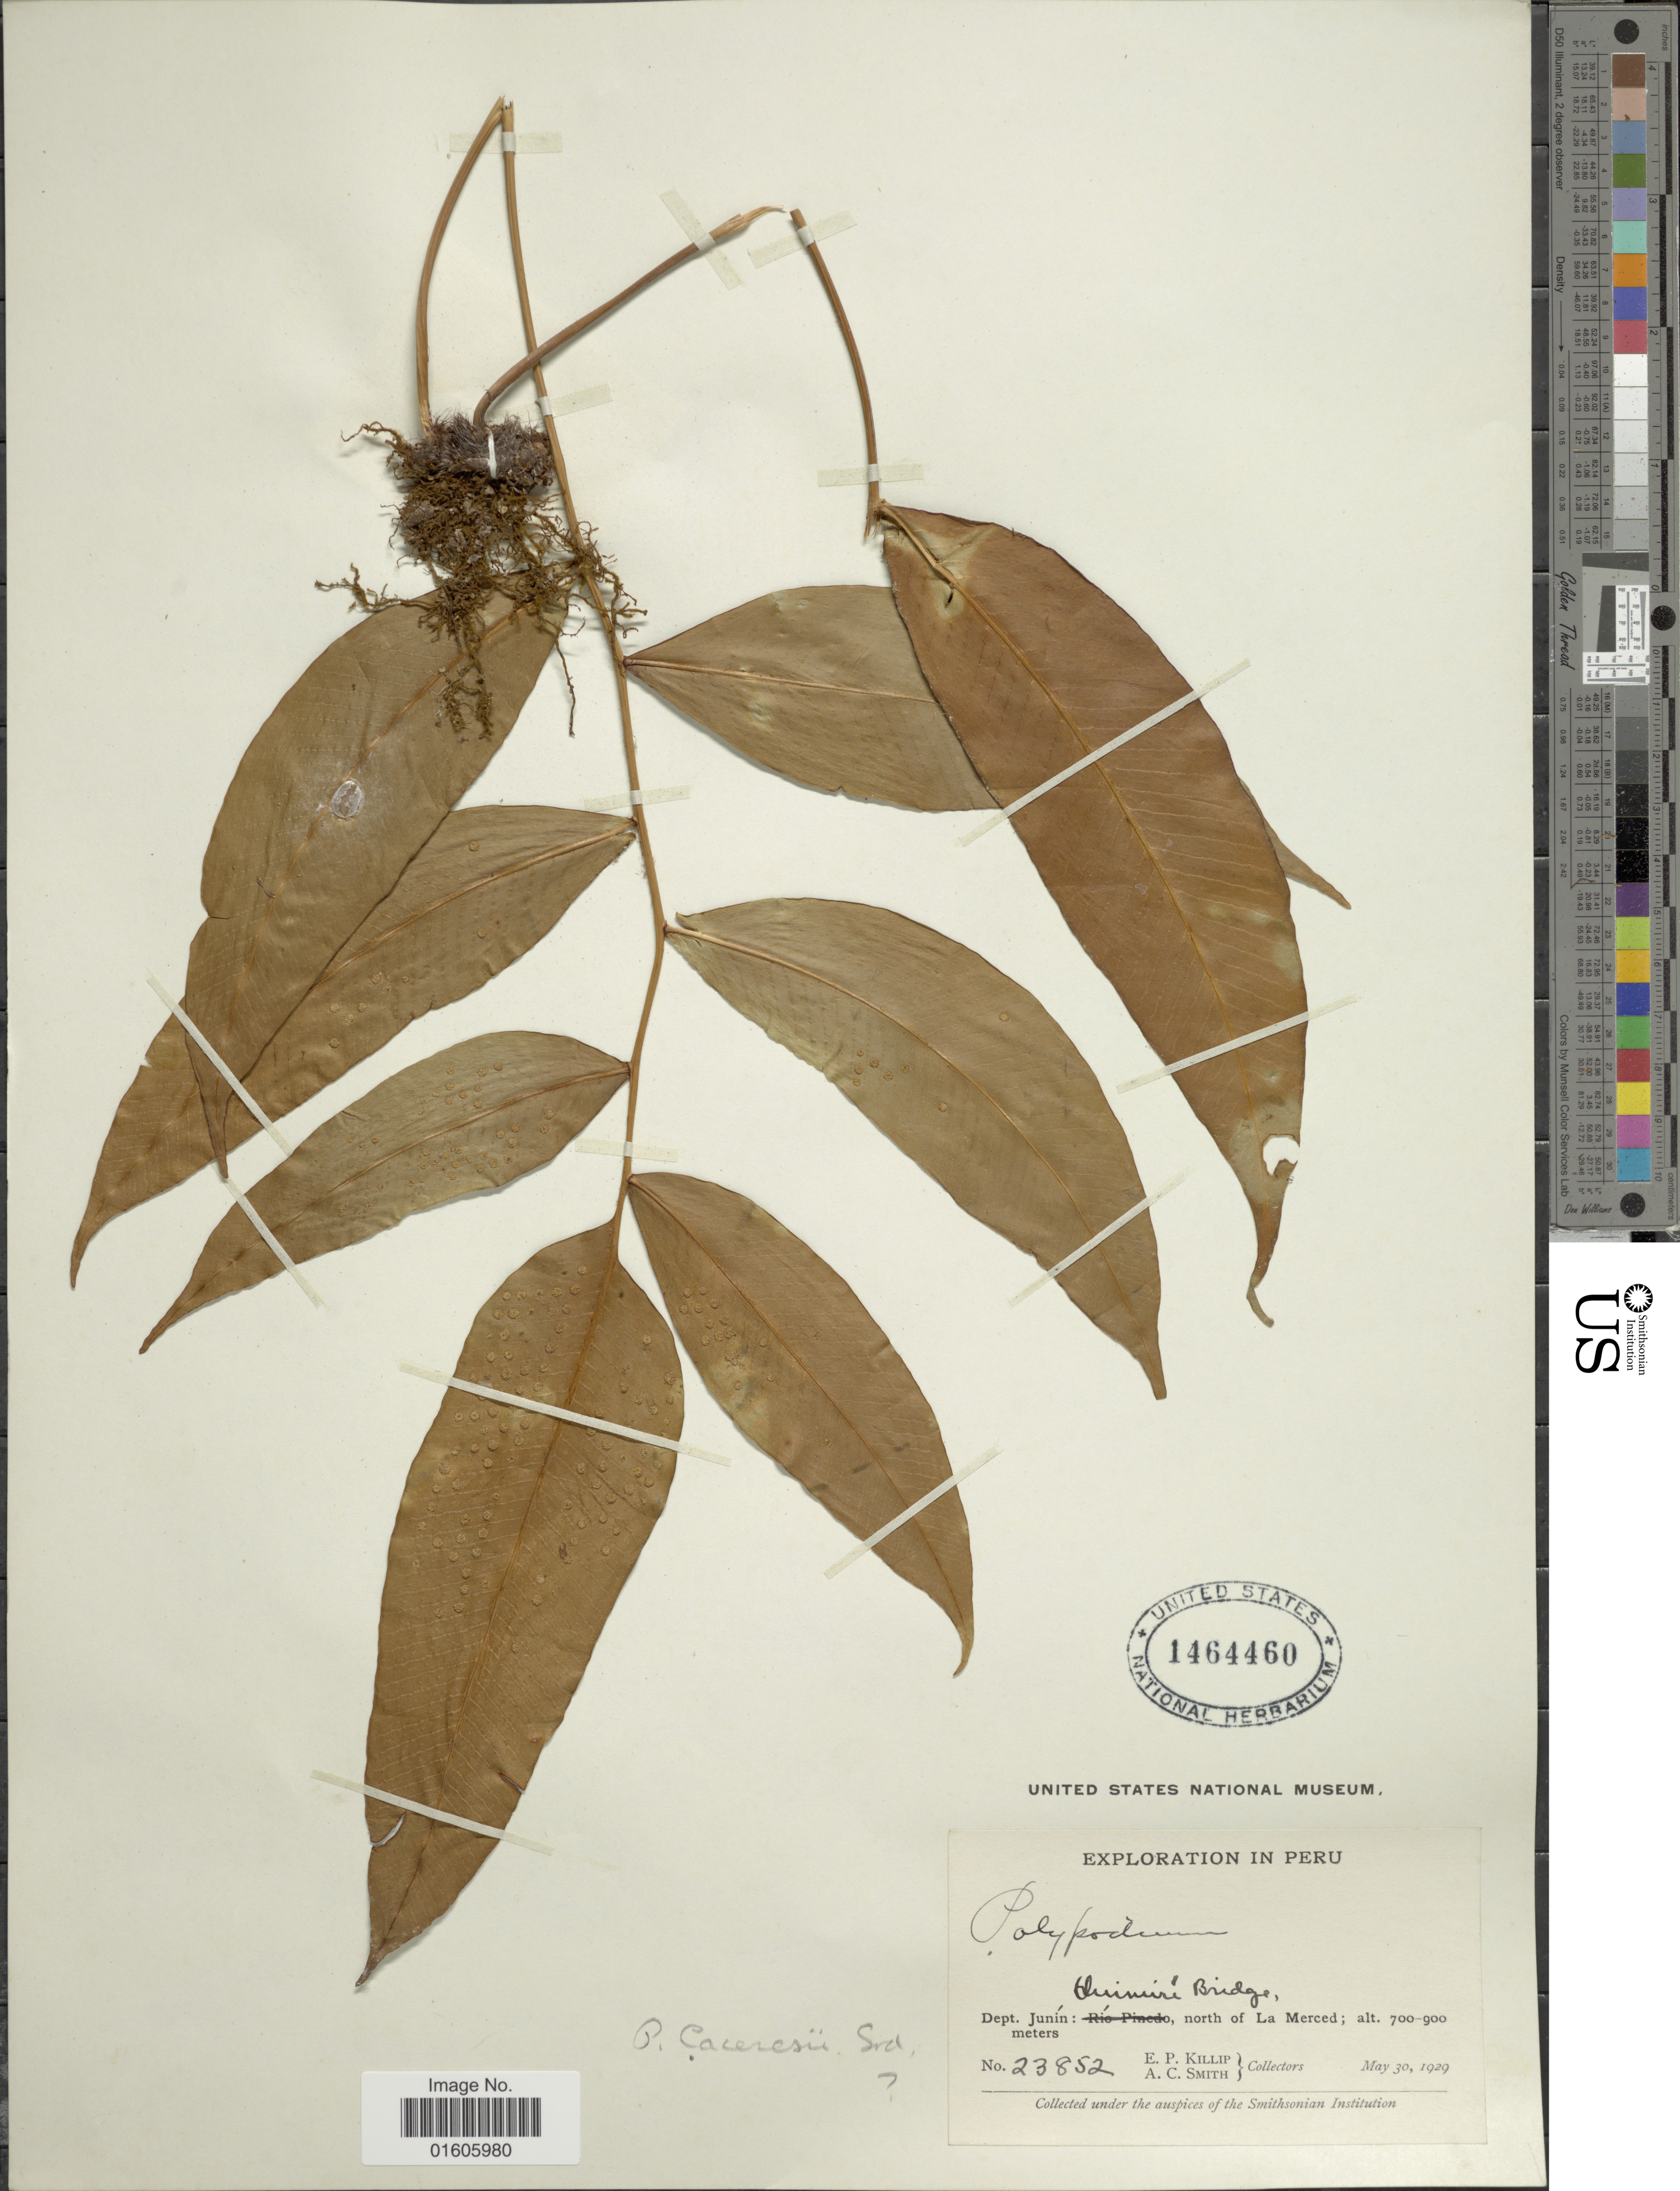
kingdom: Plantae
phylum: Tracheophyta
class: Polypodiopsida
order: Polypodiales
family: Polypodiaceae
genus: Serpocaulon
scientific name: Serpocaulon caceresii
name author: A.R. Sm.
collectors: E. P. Killip & A. C. Smith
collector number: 23852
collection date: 1929-05-30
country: Peru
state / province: Junín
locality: Quimiré Bridge. North of La Merced.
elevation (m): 700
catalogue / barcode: US 1464460